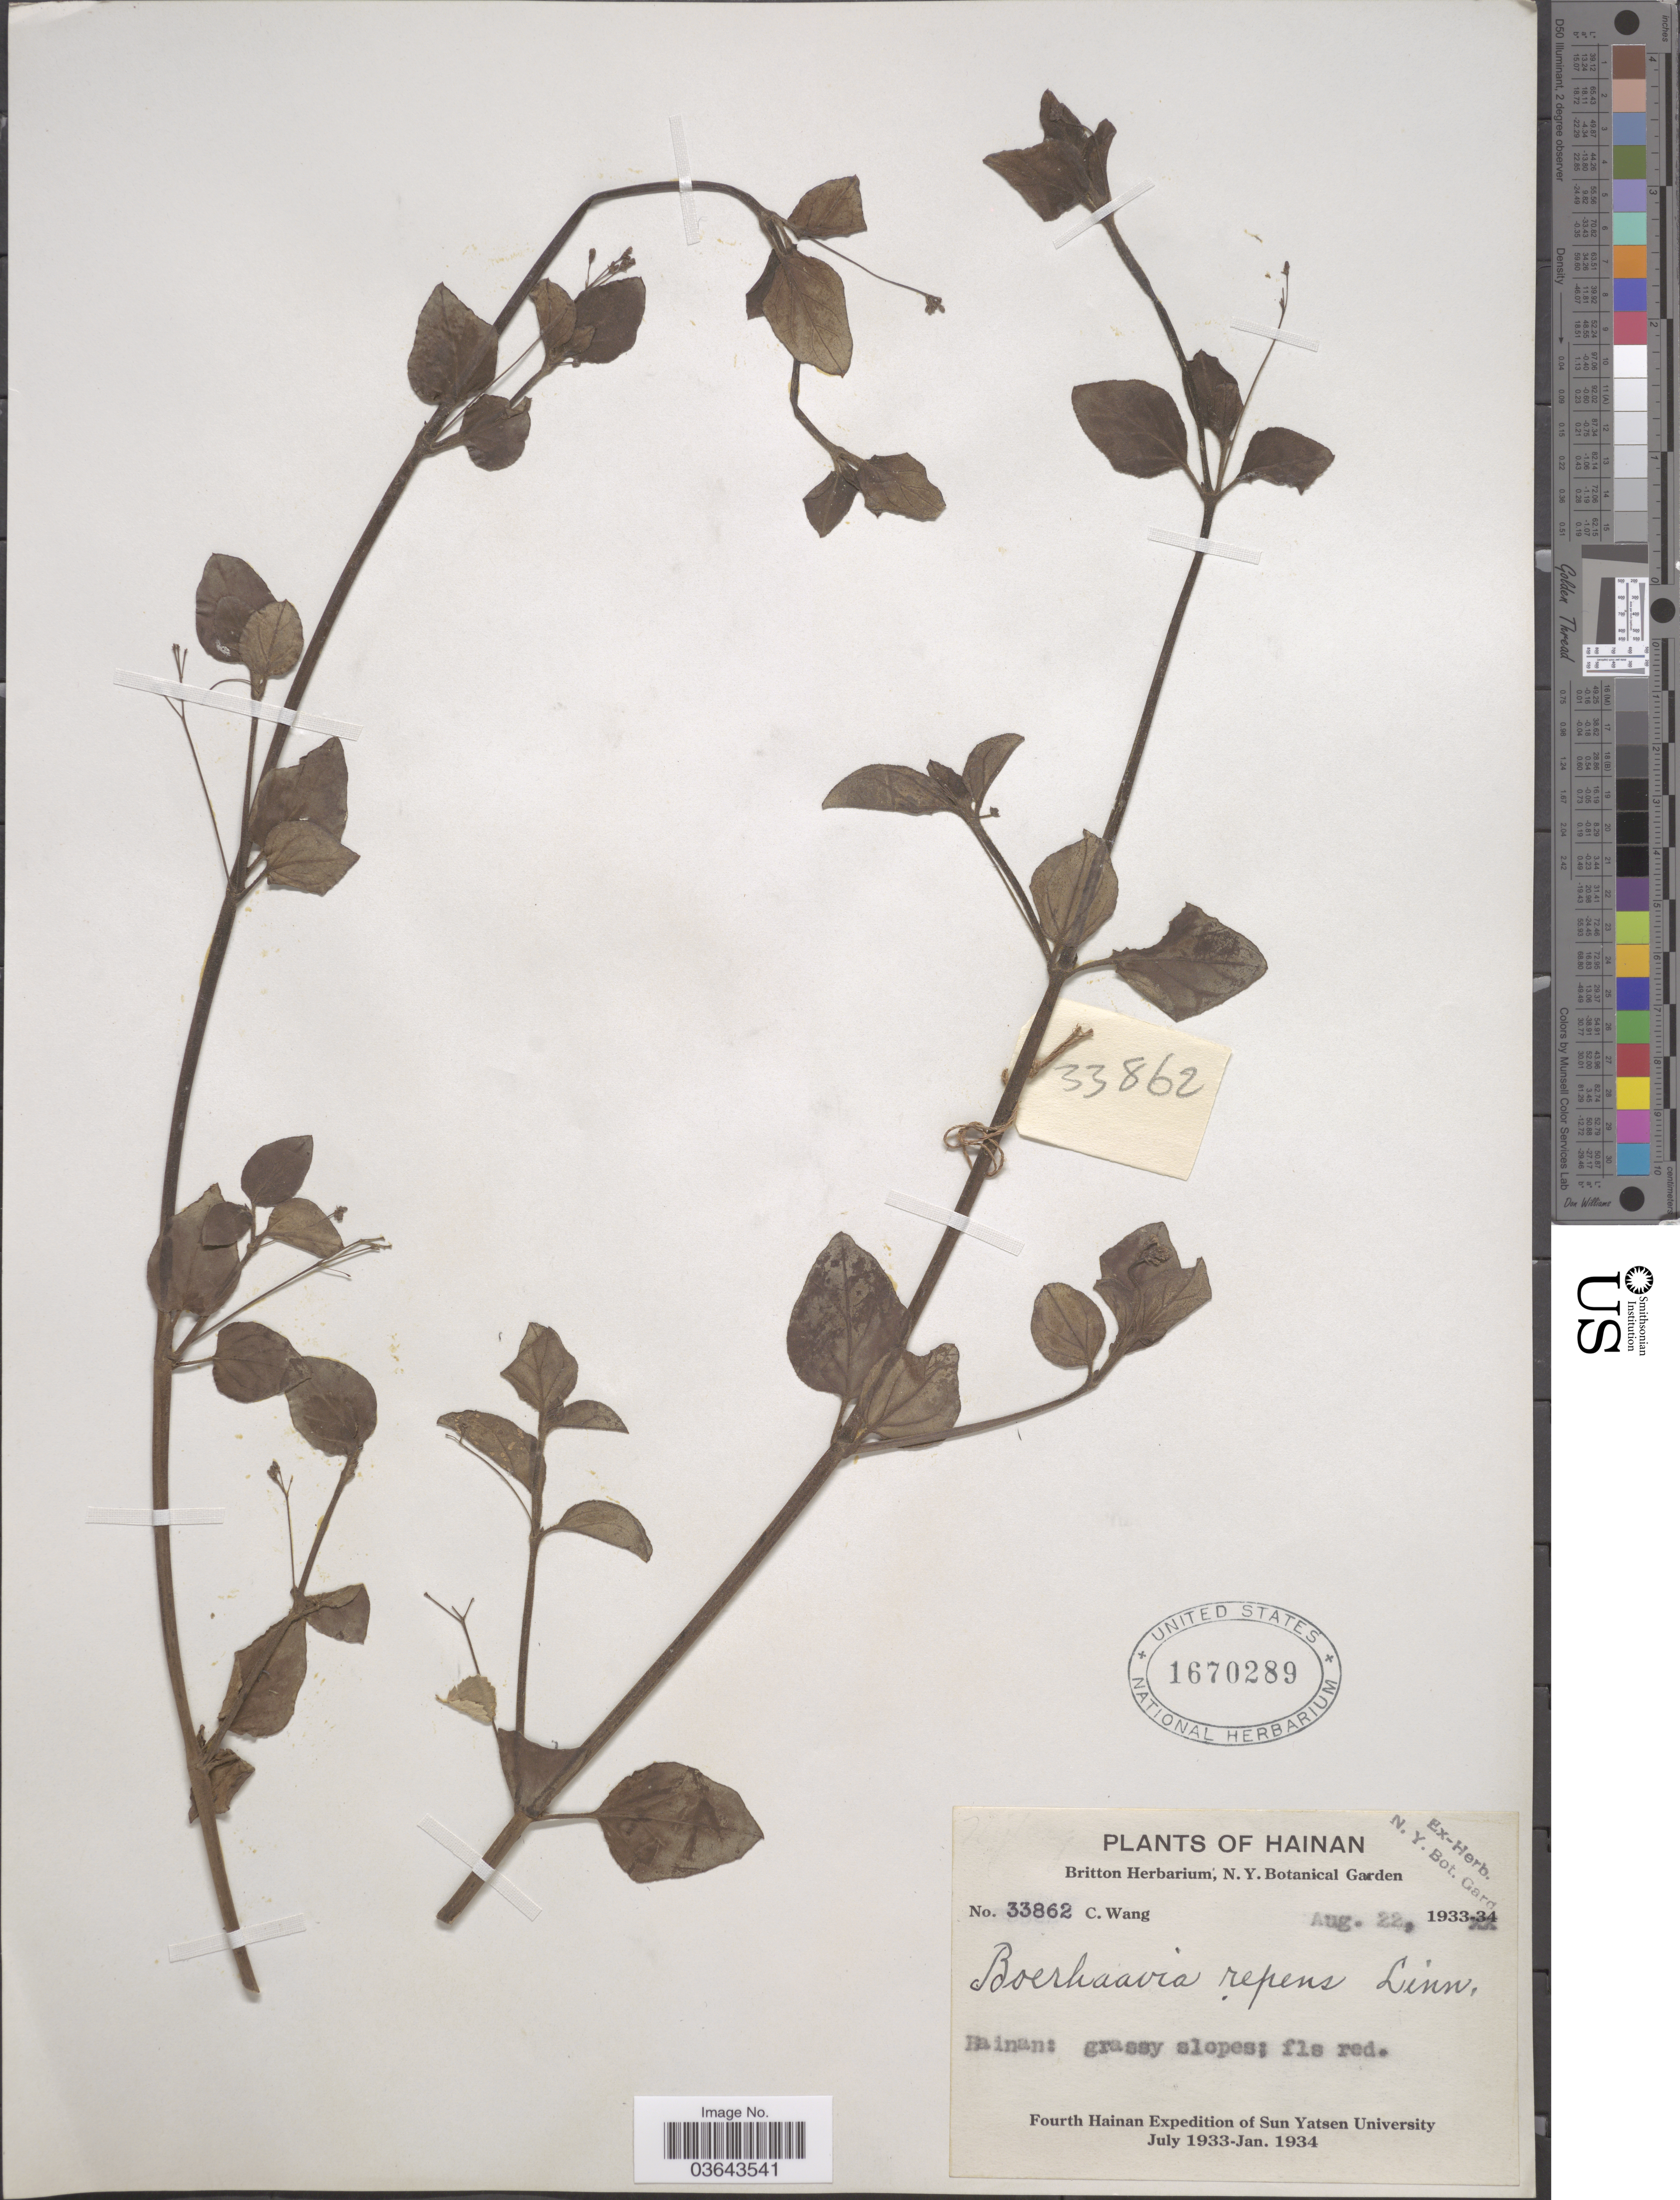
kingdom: Plantae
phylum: Tracheophyta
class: Magnoliopsida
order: Caryophyllales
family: Nyctaginaceae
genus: Boerhavia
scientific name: Boerhavia repens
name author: L.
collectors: C. Wang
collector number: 33862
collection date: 1933-08-22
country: China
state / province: Hainan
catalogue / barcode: US 1670289